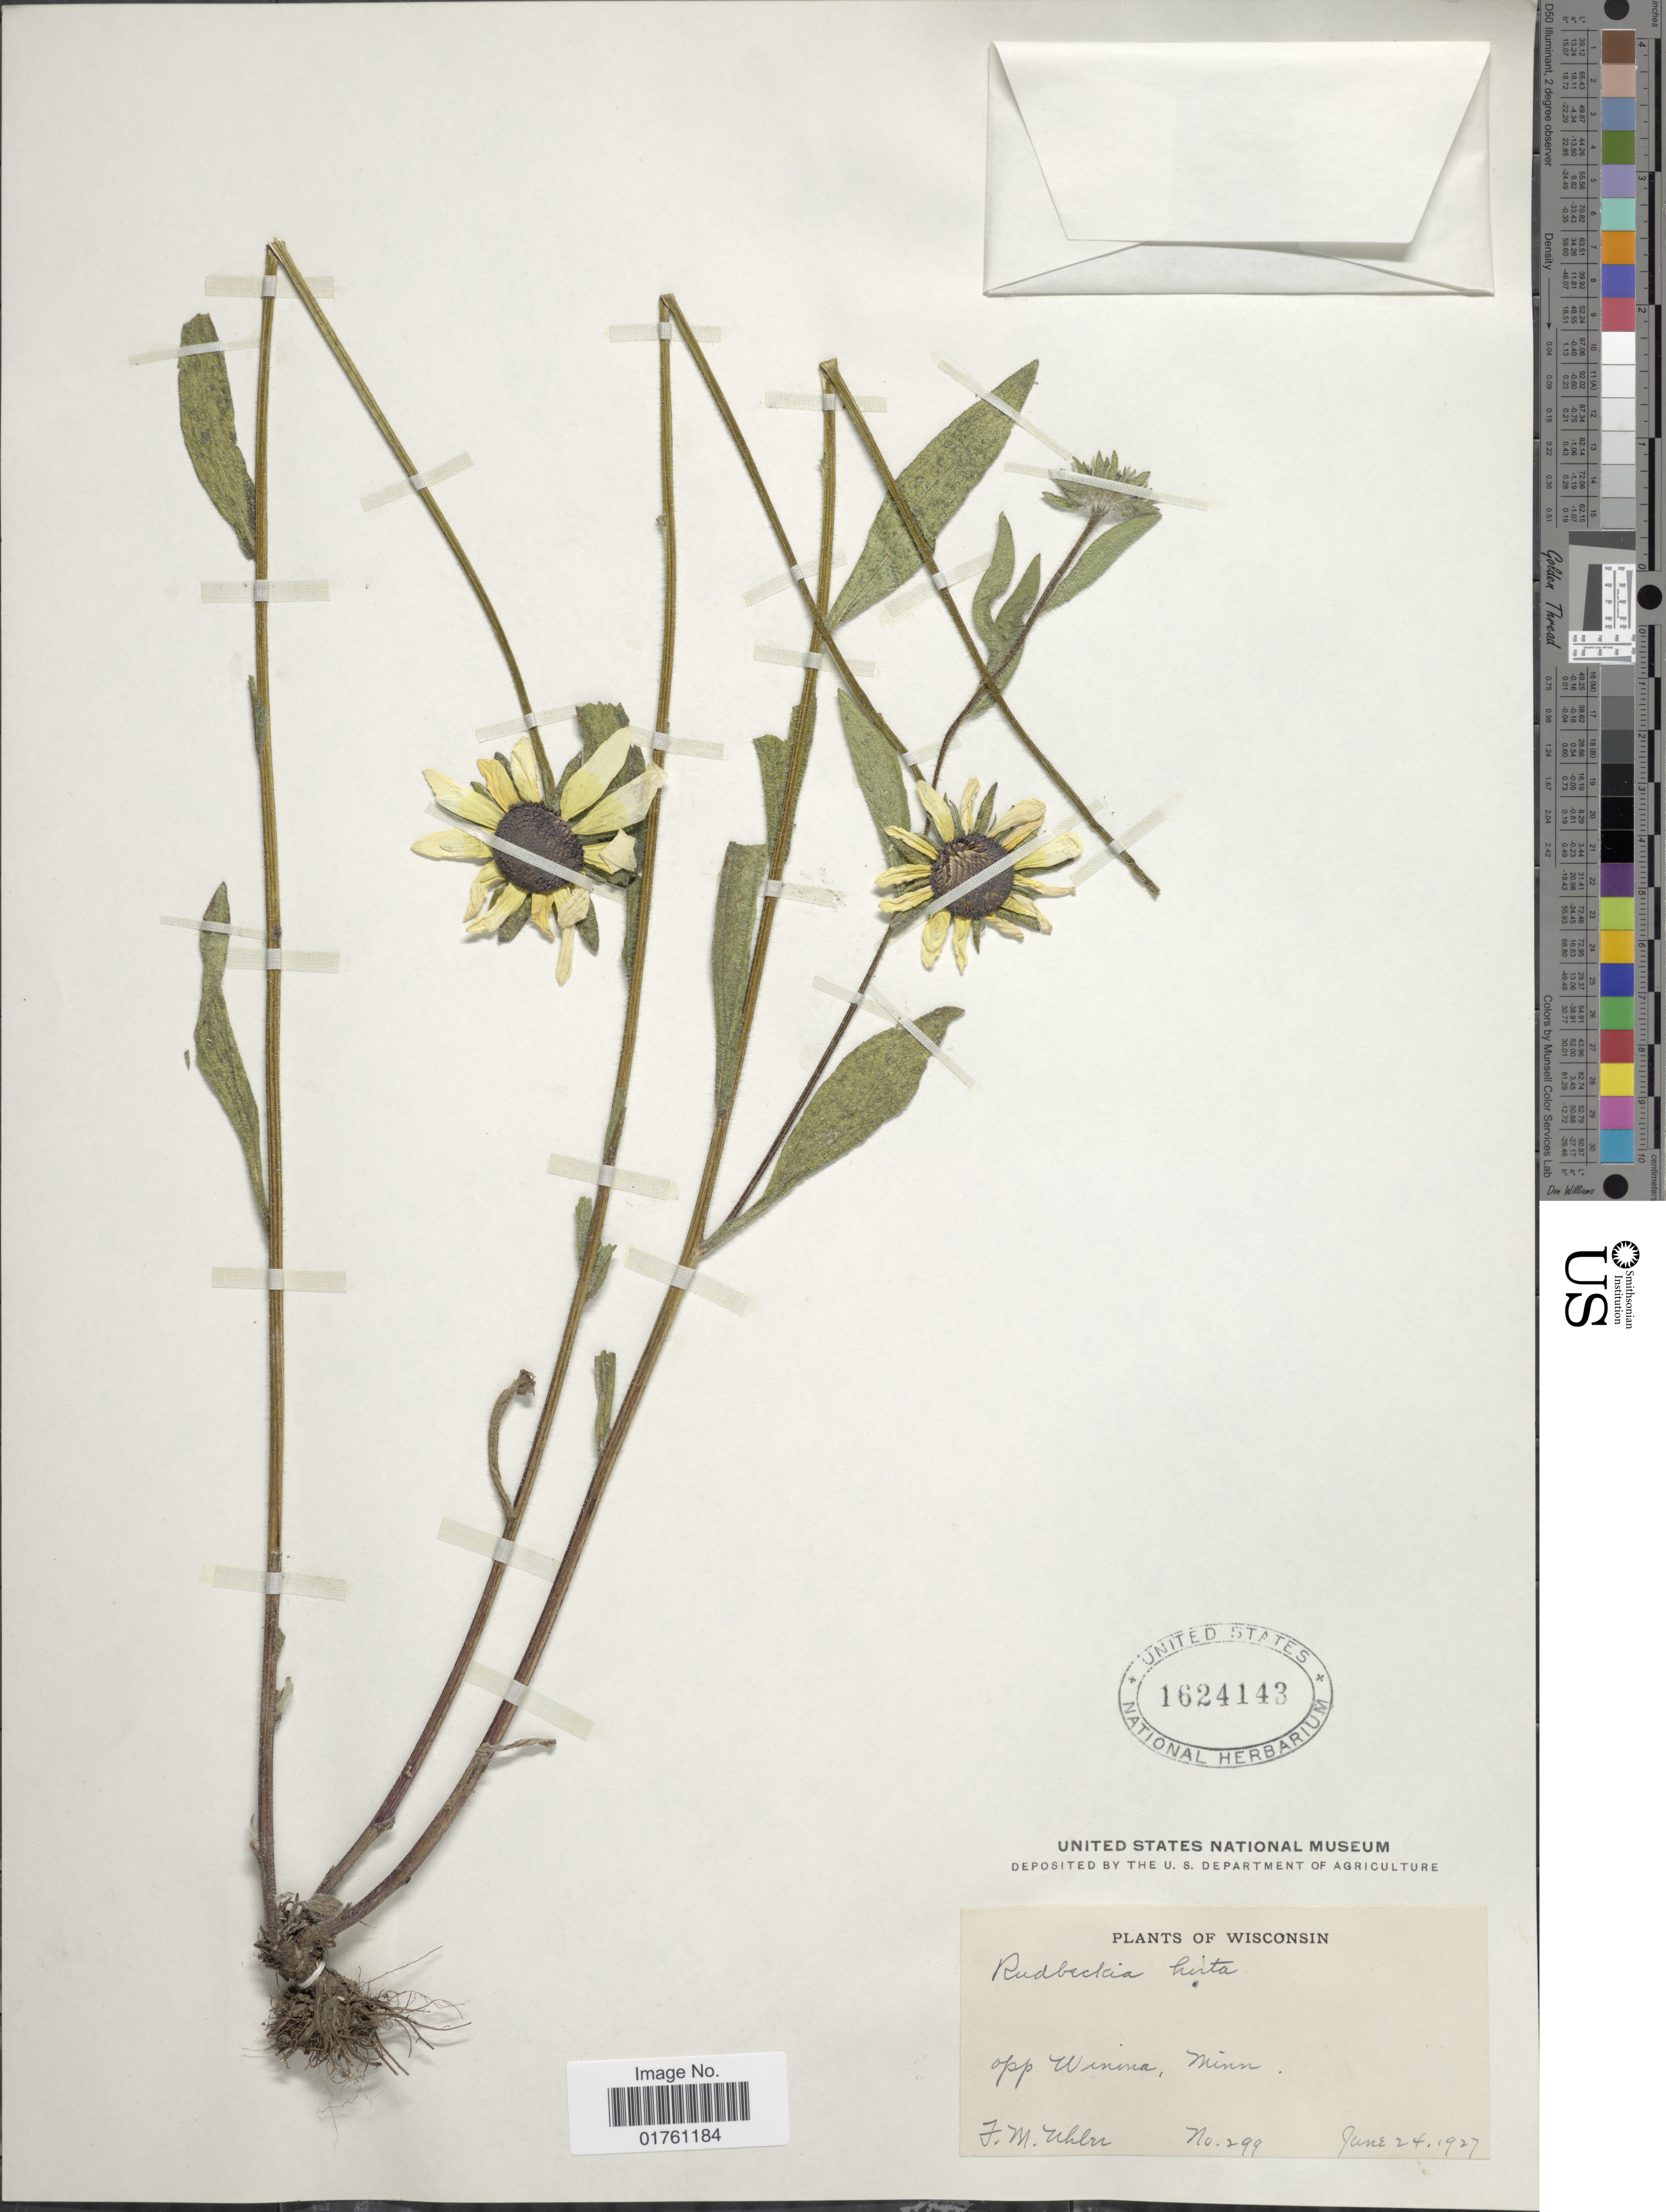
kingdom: Plantae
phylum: Tracheophyta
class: Magnoliopsida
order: Asterales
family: Asteraceae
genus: Rudbeckia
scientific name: Rudbeckia hirta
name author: L.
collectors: F. M. Uhler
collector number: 299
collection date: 1927-06-24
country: United States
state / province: Wisconsin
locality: Opp Winona, Minn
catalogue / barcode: US 1624143